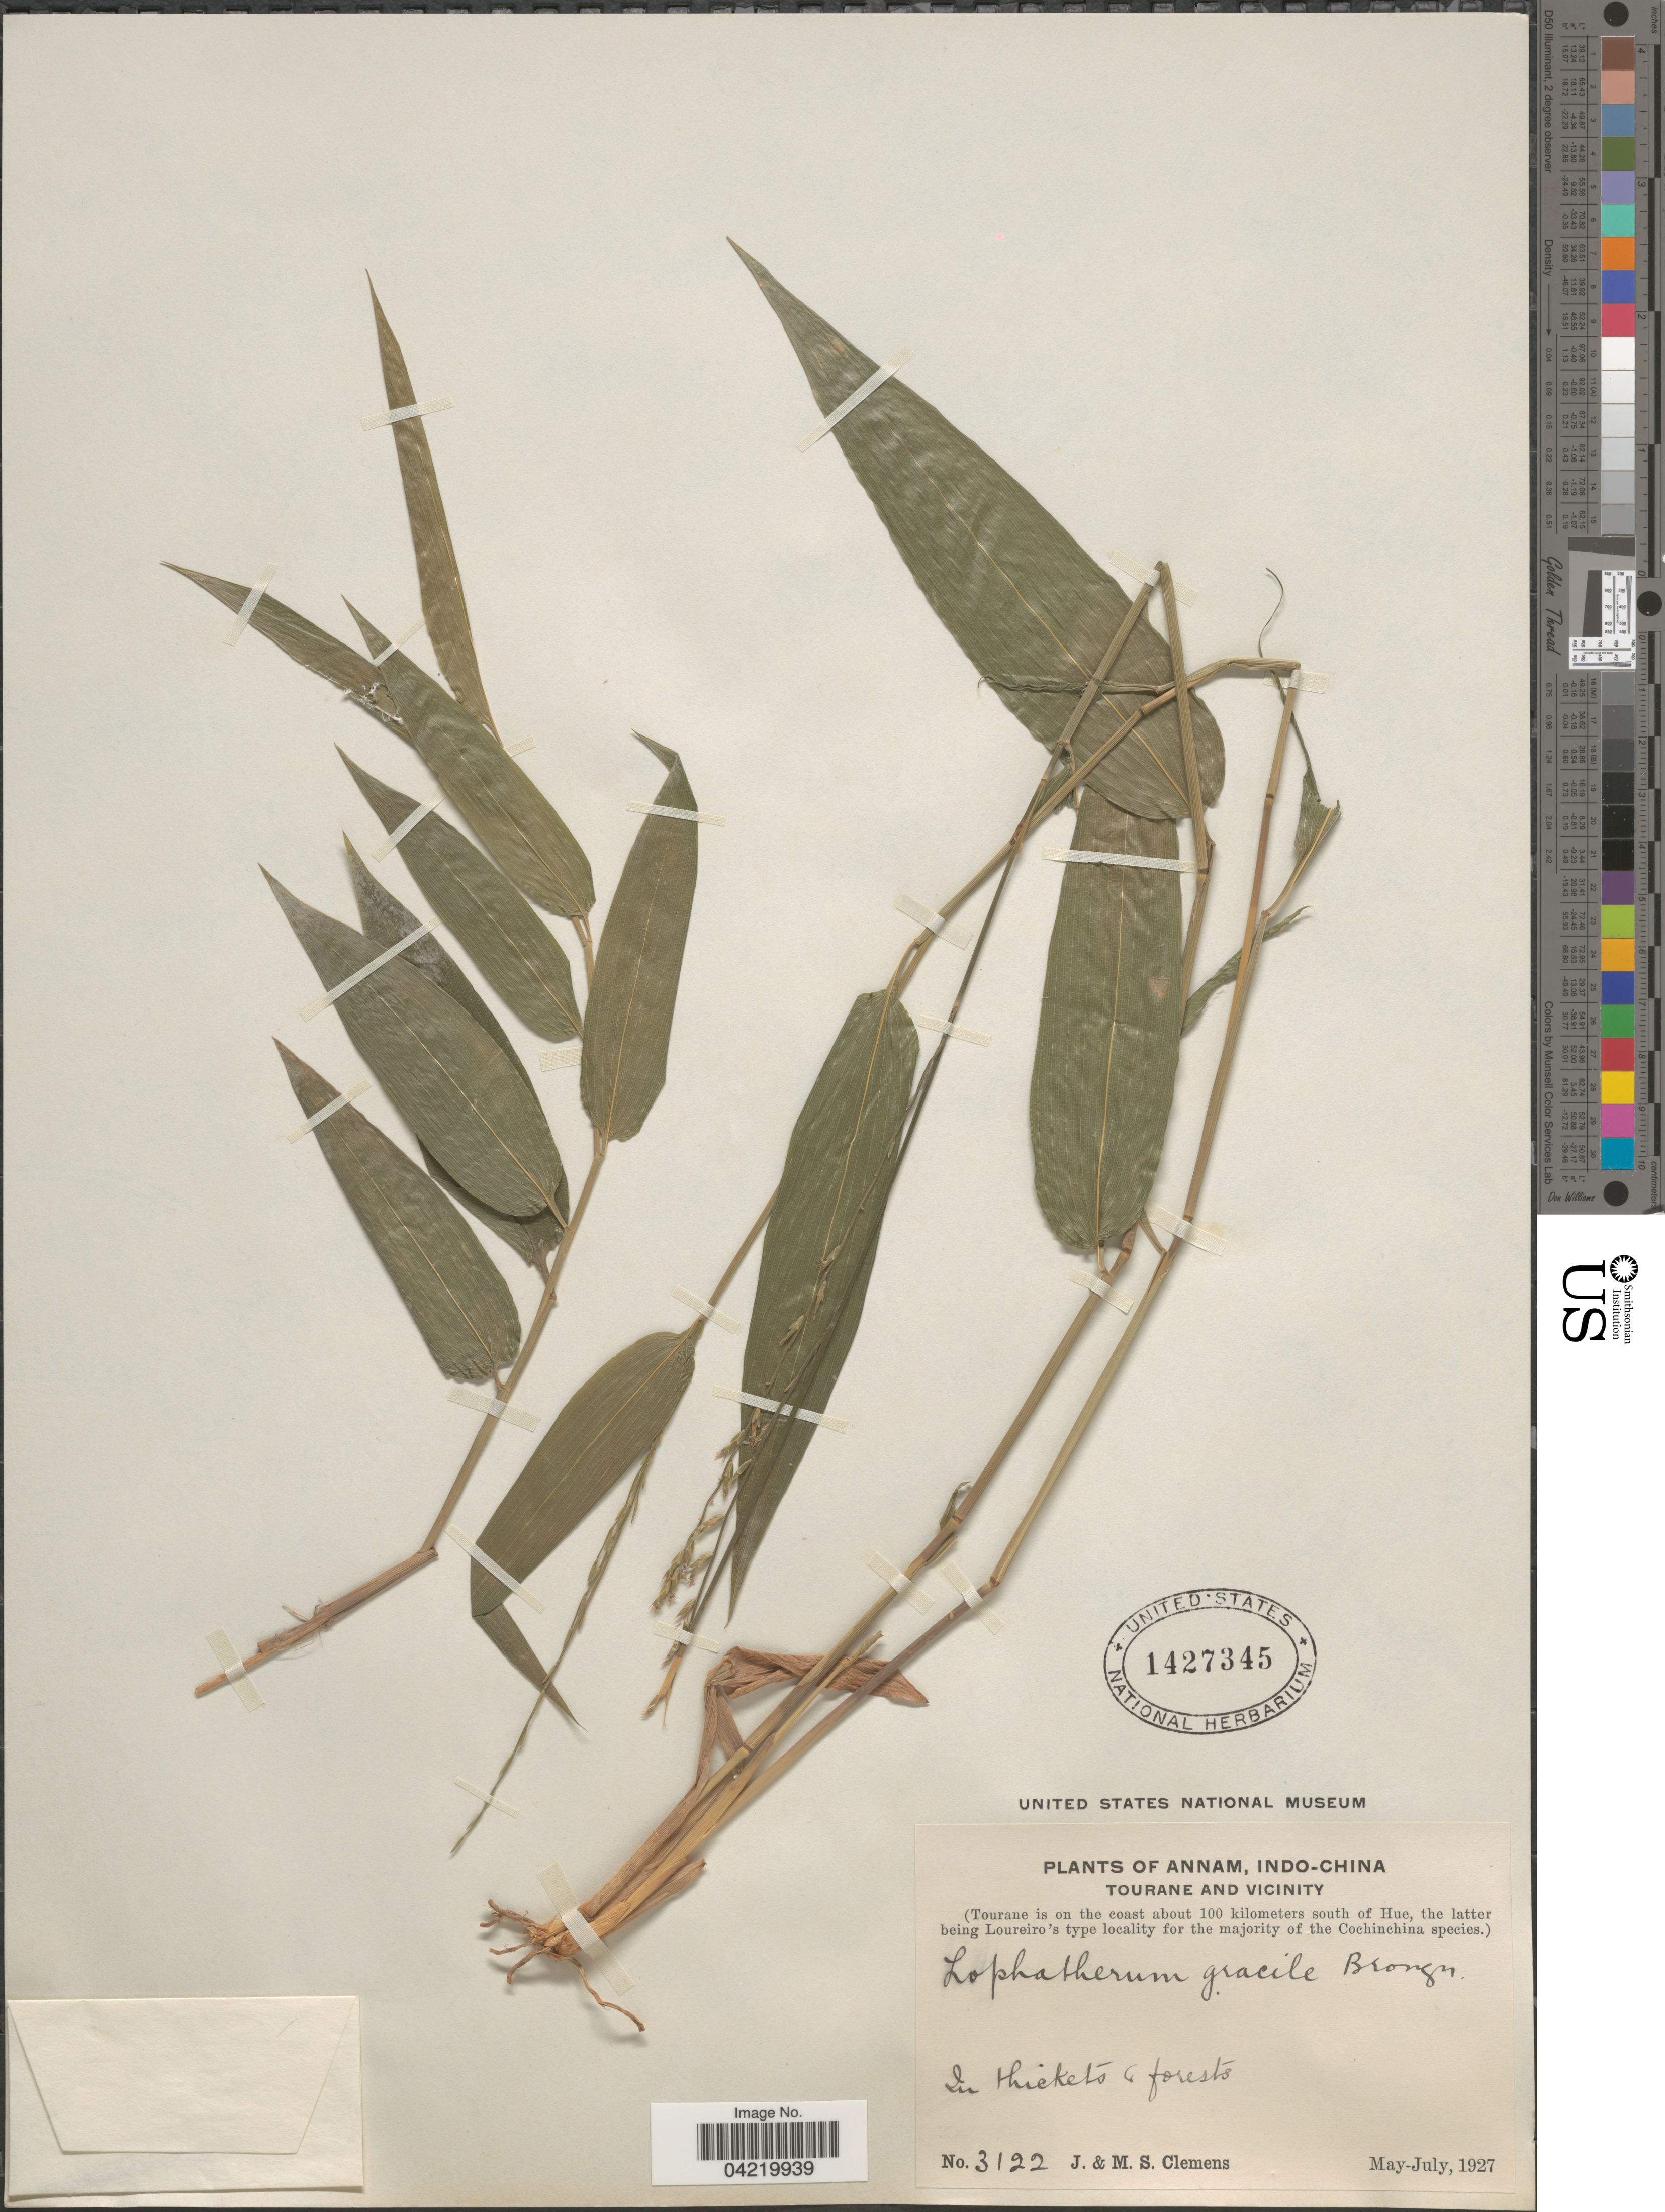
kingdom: Plantae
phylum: Tracheophyta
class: Liliopsida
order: Poales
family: Poaceae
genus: Lophatherum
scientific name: Lophatherum gracile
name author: Brongn.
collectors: J. Clemens & M. S. Clemens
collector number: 3122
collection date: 1927-05/1927-07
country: Vietnam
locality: Annam, Indo-China. Tourane and vicinity. Tourane is on the coast about 100 kilometers south of Hue). In thickets & forests.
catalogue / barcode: US 1427345